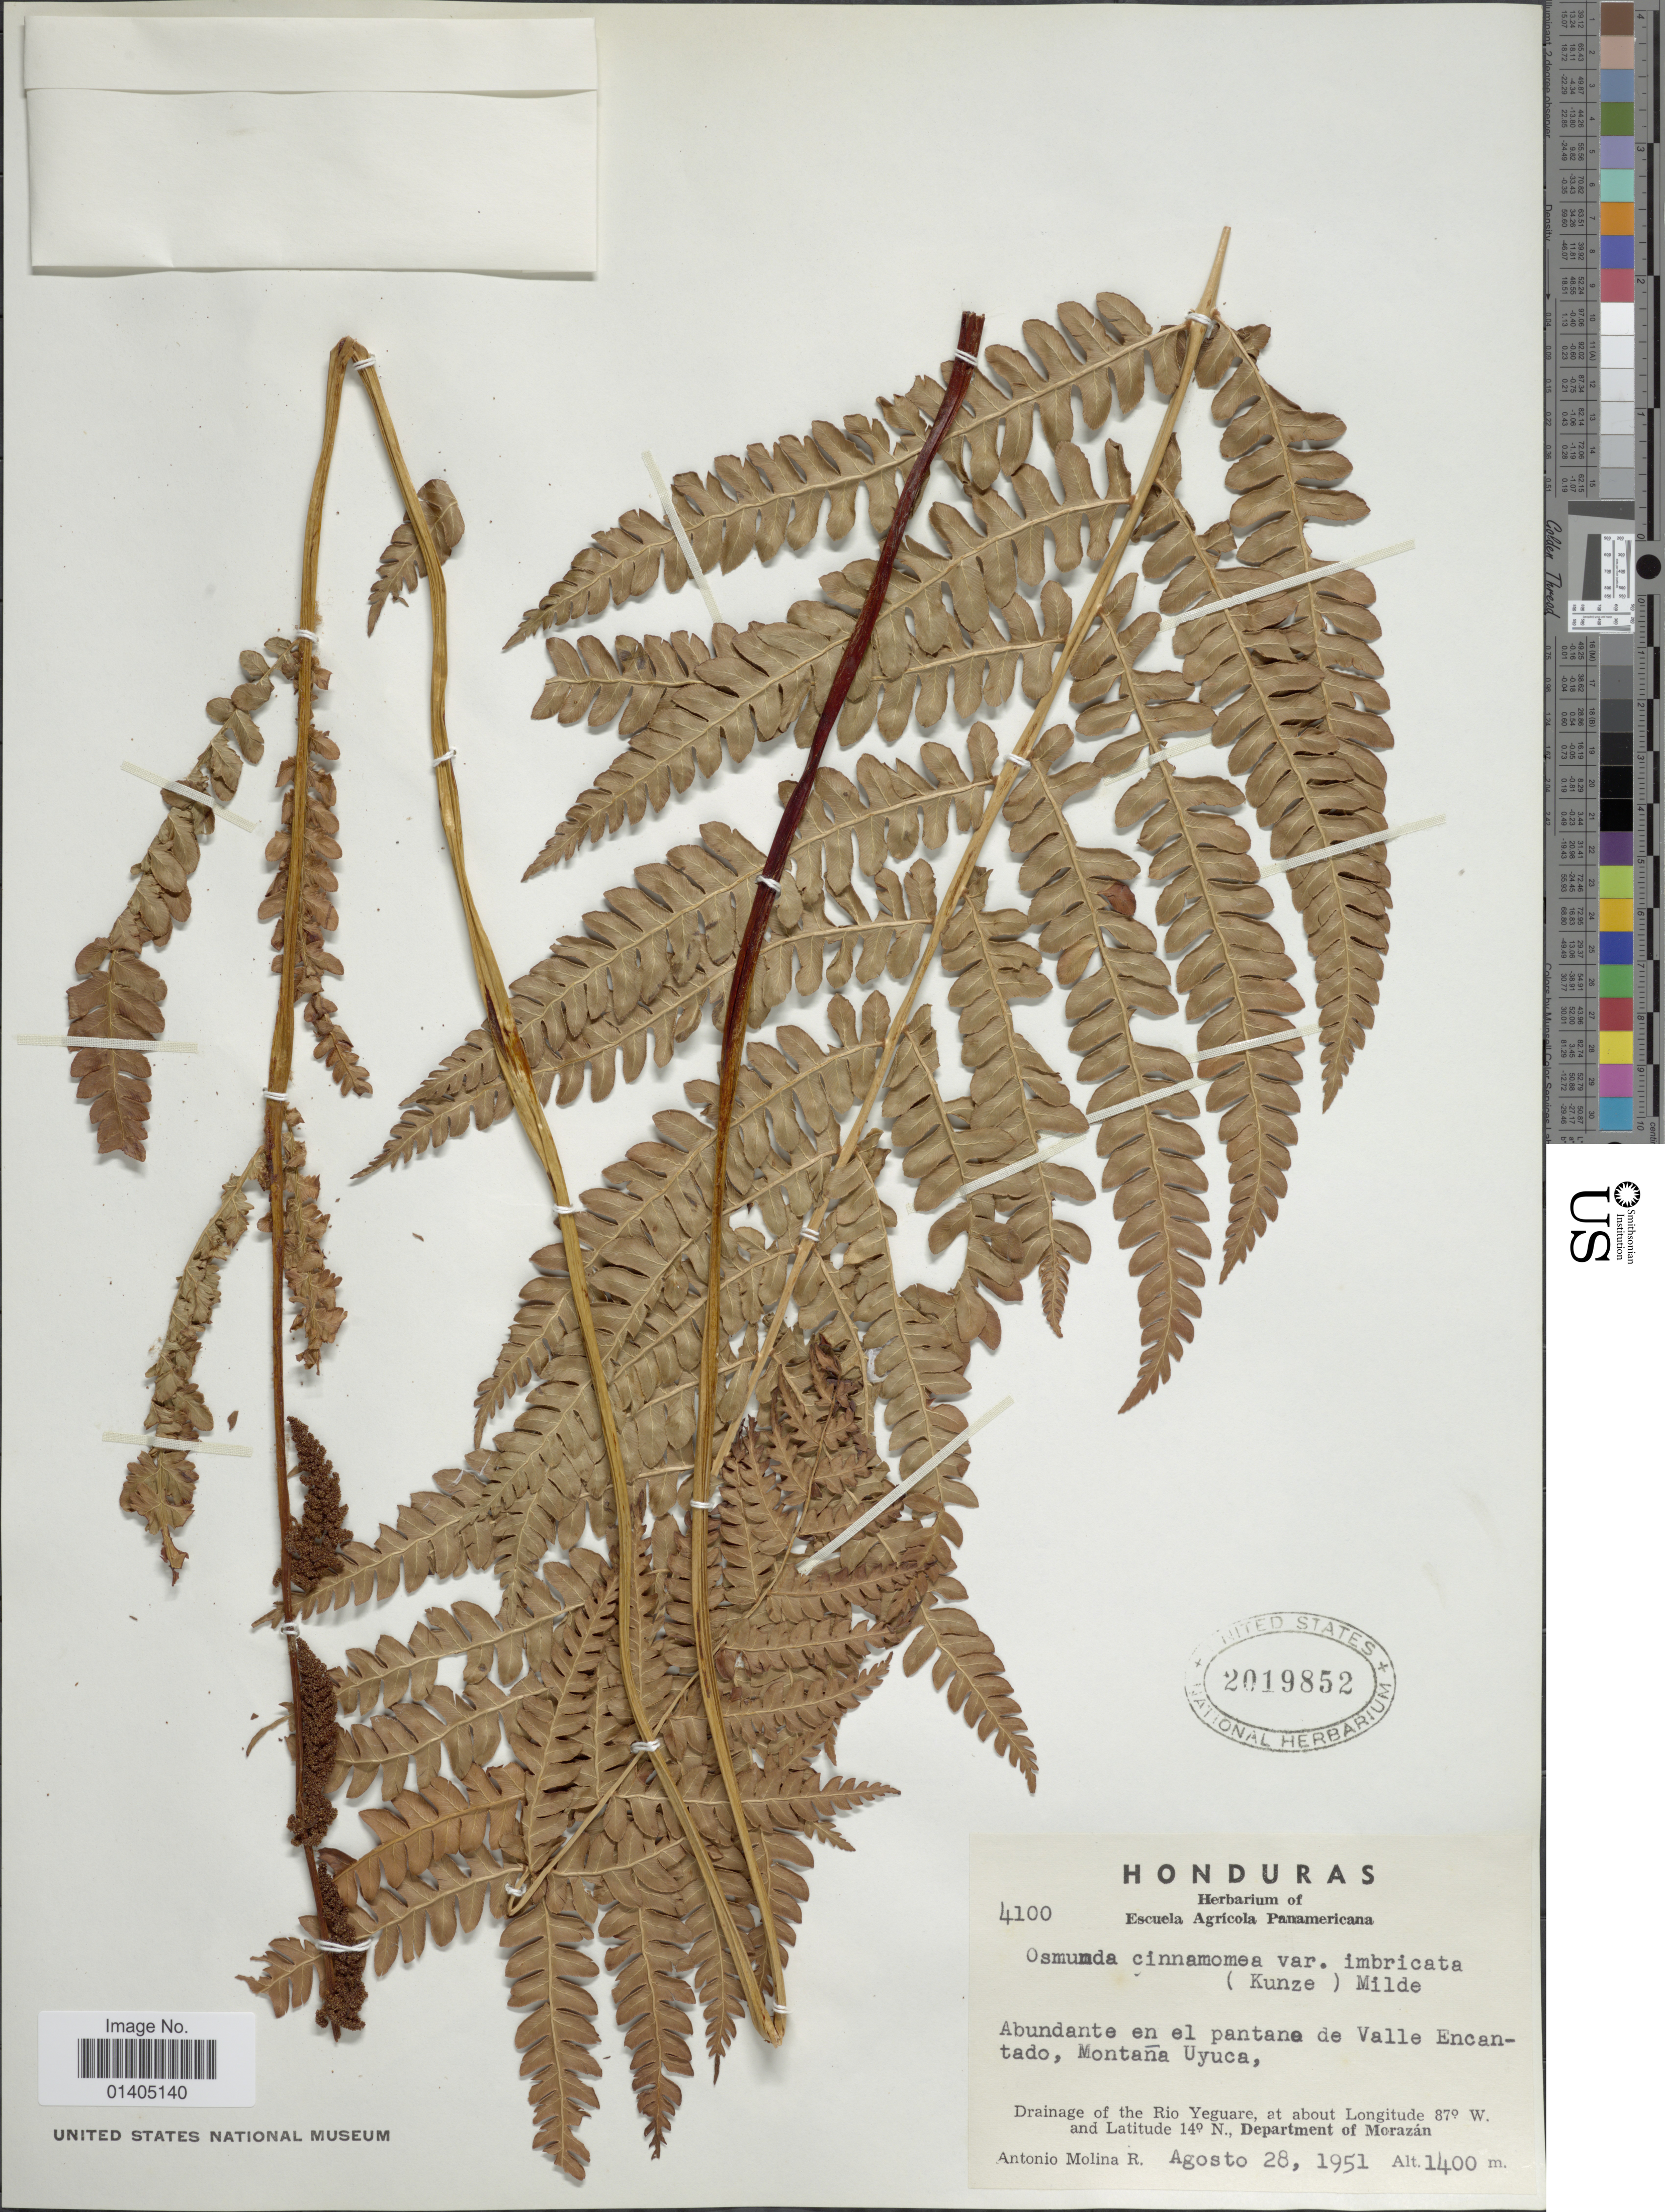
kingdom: Plantae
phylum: Tracheophyta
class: Polypodiopsida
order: Osmundales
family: Osmundaceae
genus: Osmundastrum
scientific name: Osmundastrum cinnamomeum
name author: (L.) C. Presl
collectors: A. Molina R.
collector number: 4100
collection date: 1951-08-28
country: Honduras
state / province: Morazan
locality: Abundante en el pantane de Valle Encantado, Montana Uyuca, Drainage of the Rio Yeguare, Department of Morazán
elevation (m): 1400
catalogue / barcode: US 2019852